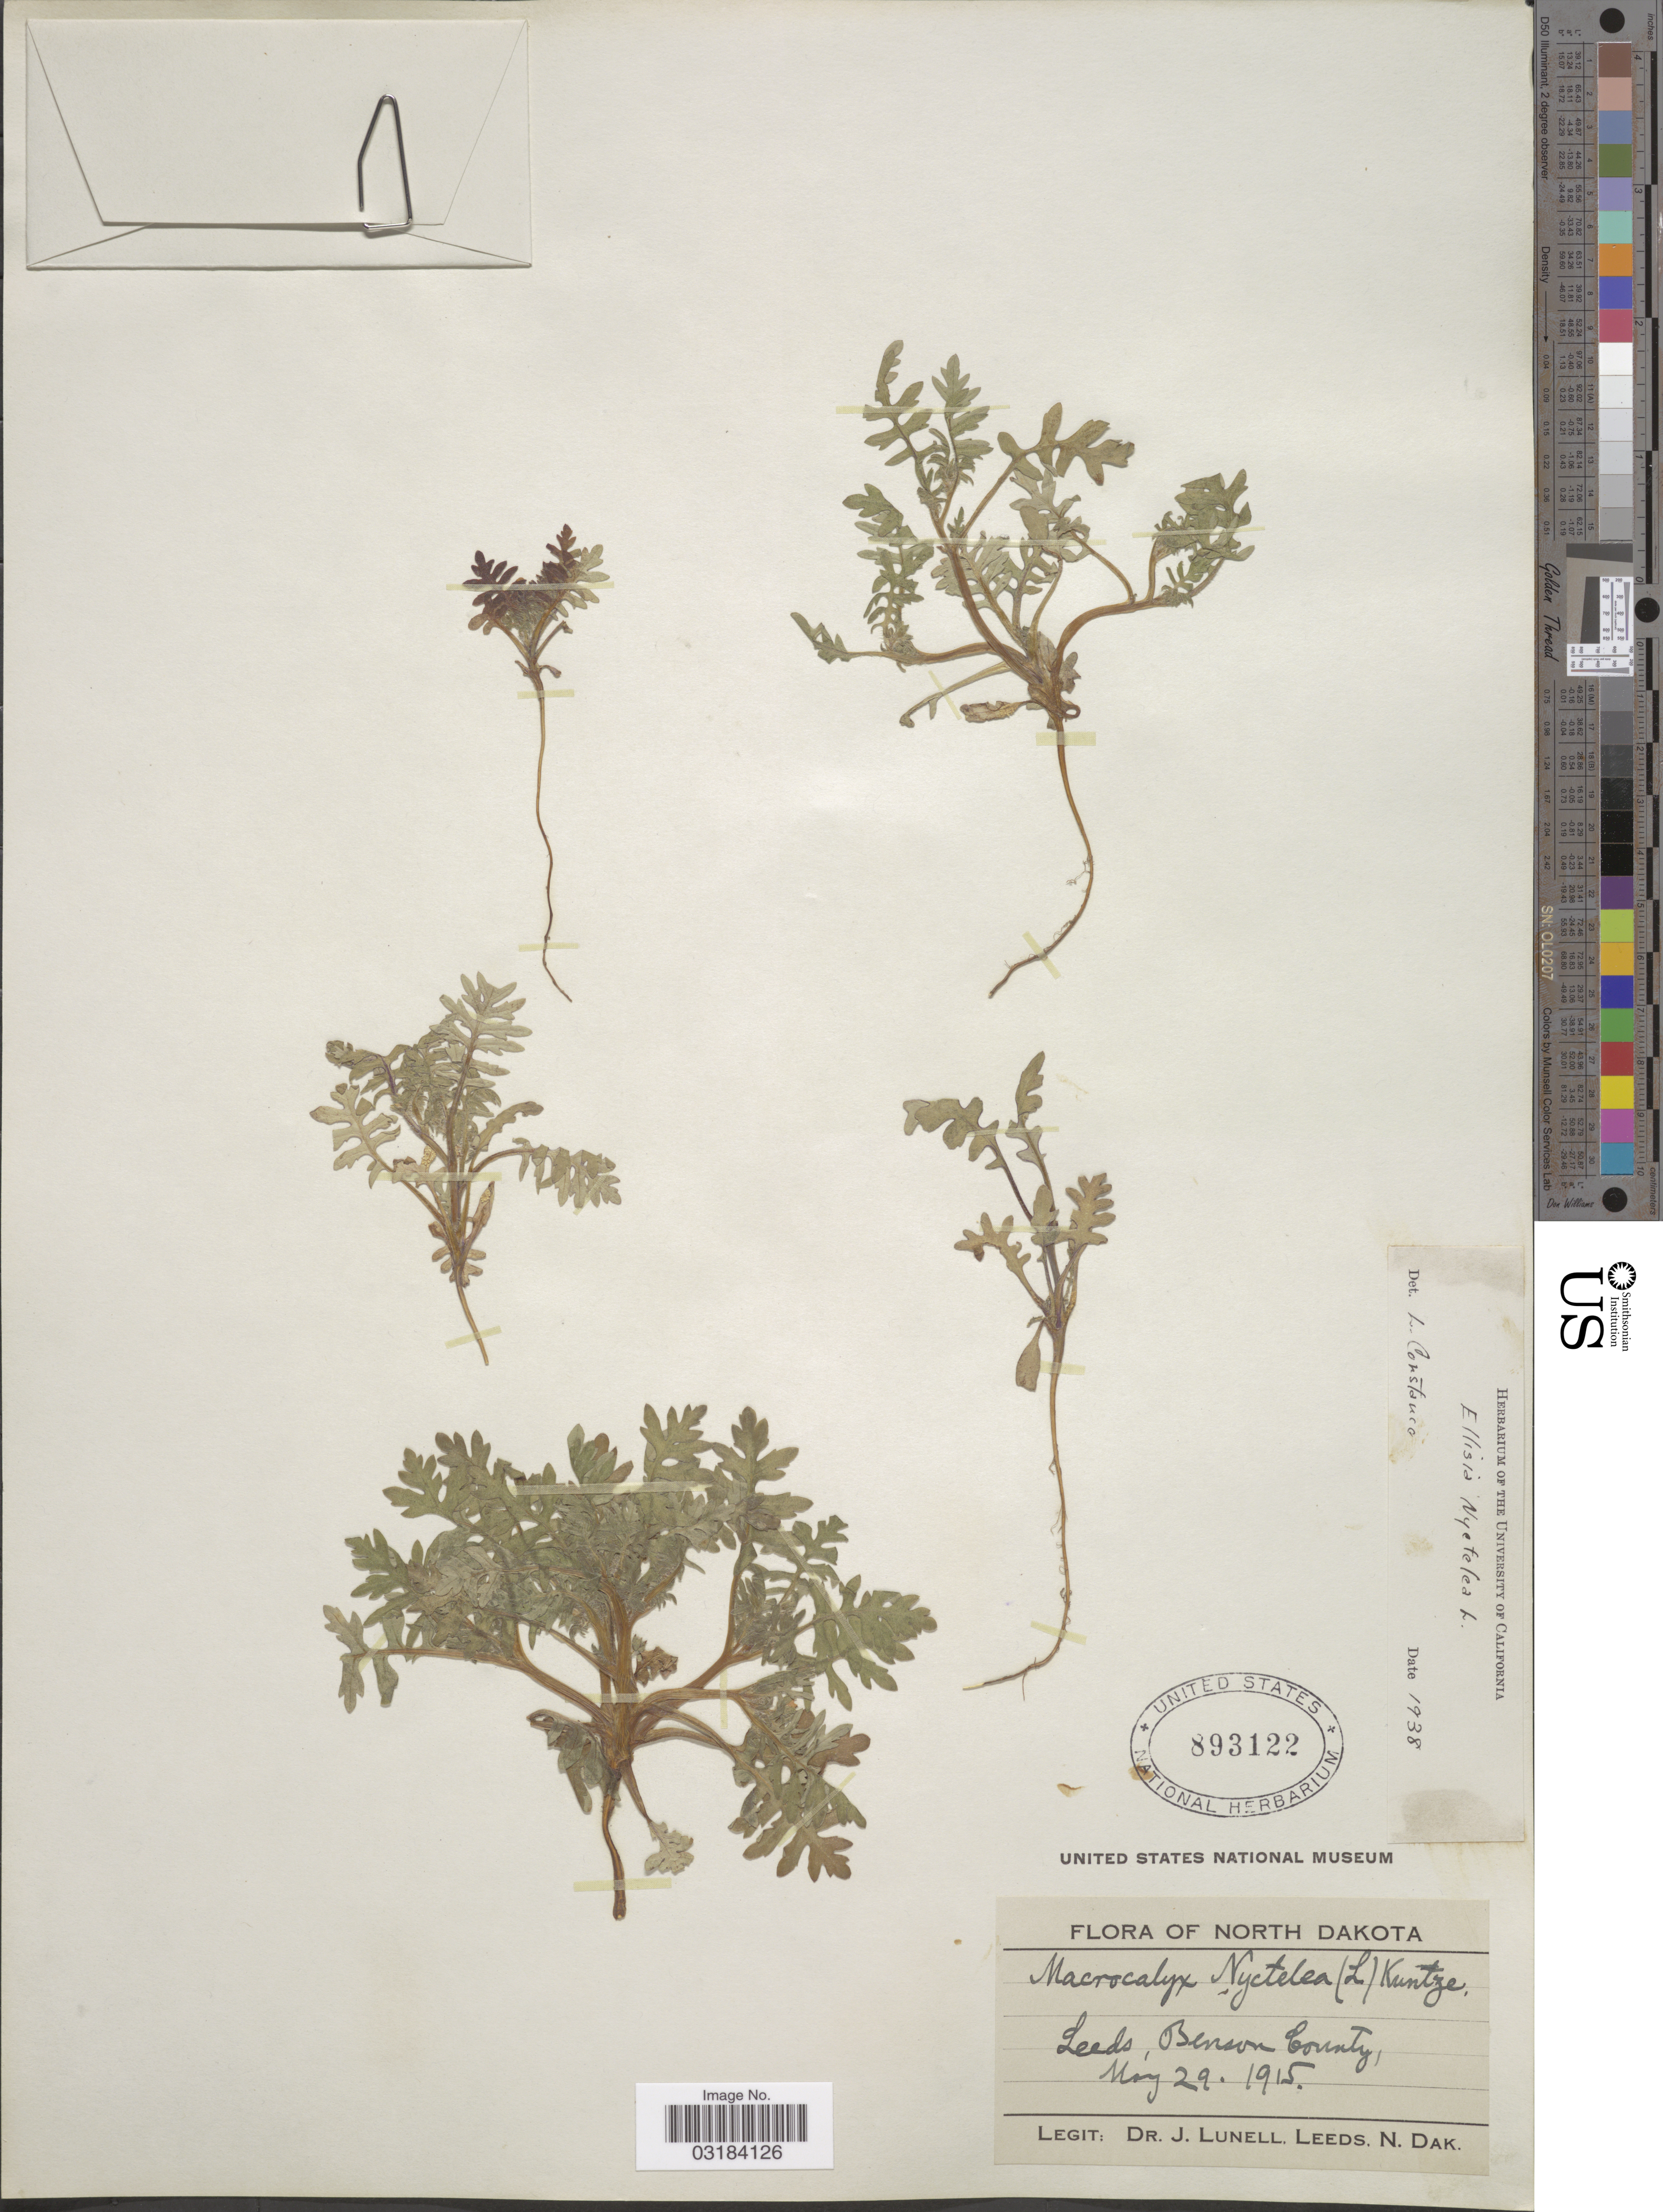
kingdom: Plantae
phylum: Tracheophyta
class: Magnoliopsida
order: Boraginales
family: Hydrophyllaceae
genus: Ellisia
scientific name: Ellisia nyctelea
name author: L.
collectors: J. Lunell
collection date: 1915-05-29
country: United States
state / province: North Dakota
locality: Leeds, Benson County.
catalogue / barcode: US 893122